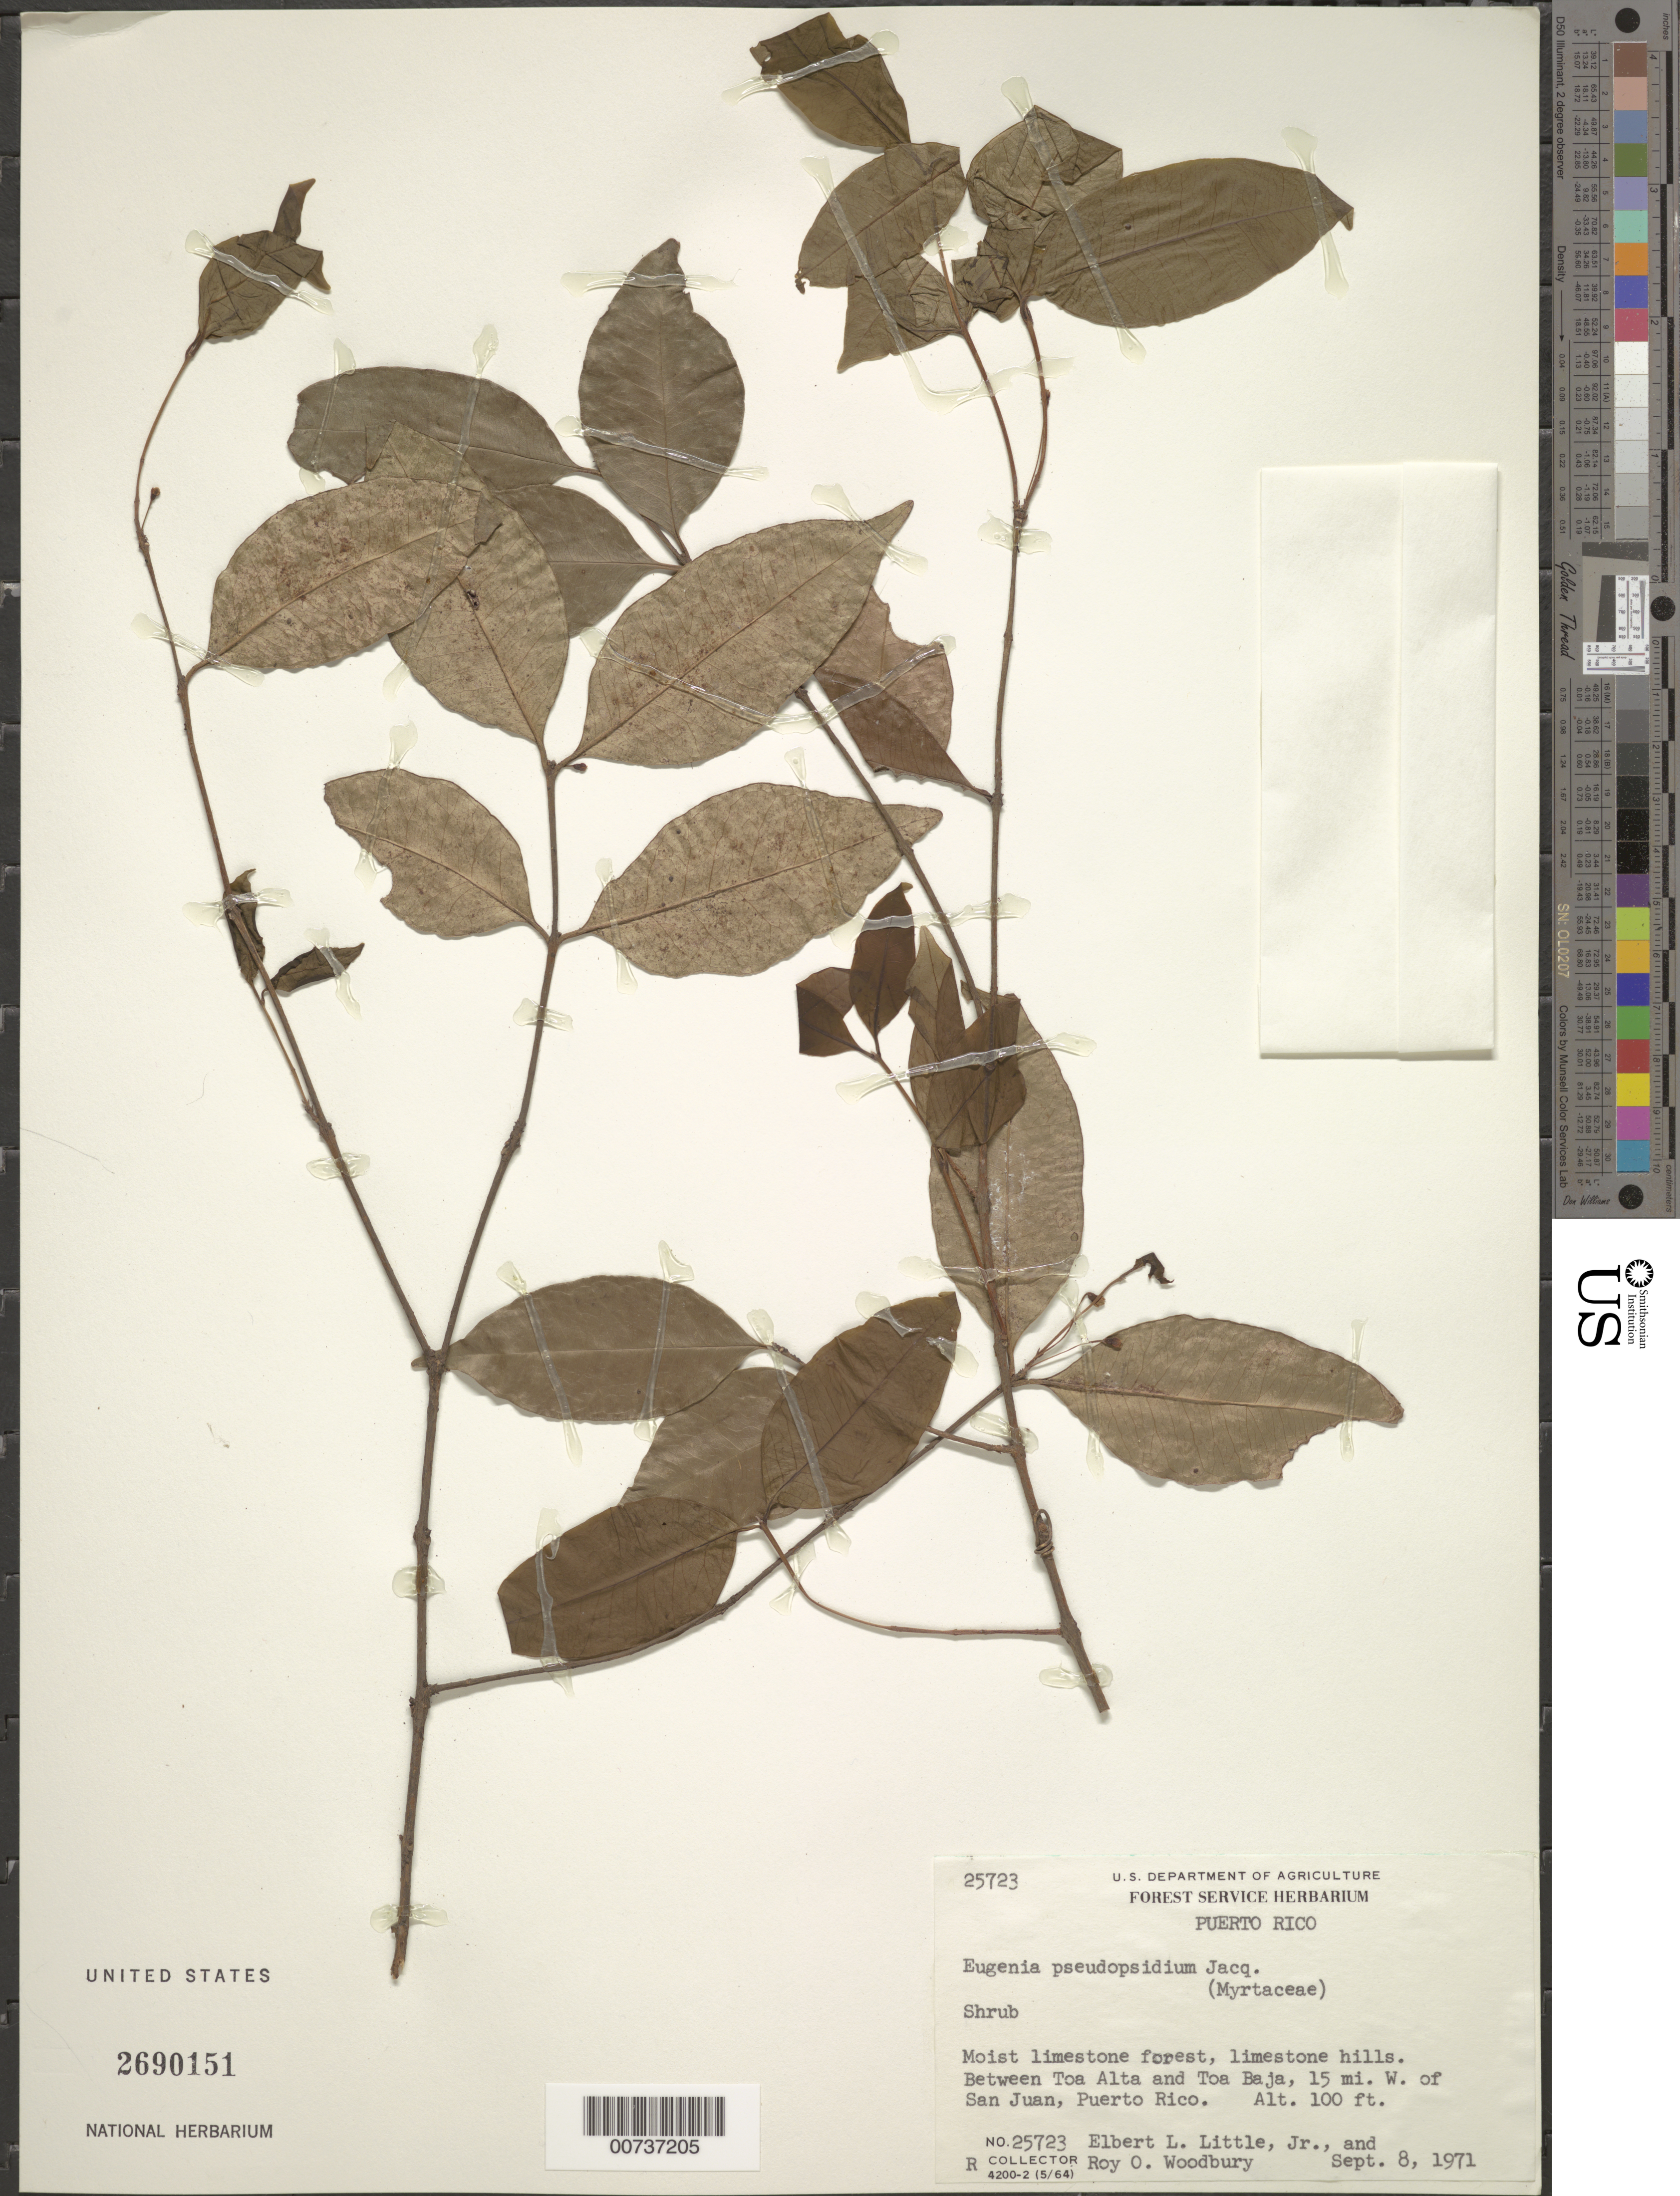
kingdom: Plantae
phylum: Tracheophyta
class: Magnoliopsida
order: Myrtales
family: Myrtaceae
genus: Eugenia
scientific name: Eugenia pseudopsidium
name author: Jacq.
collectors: E. L. Little & R. O. Woodbury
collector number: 25723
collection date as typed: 08 Sep 1971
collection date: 1971-09-08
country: Puerto Rico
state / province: San Juan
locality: Between Toa Alta and Toa Baja, 15 miles W of San Juan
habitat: Moist limestone forest, limestone hills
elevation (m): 30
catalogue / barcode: US 2690151